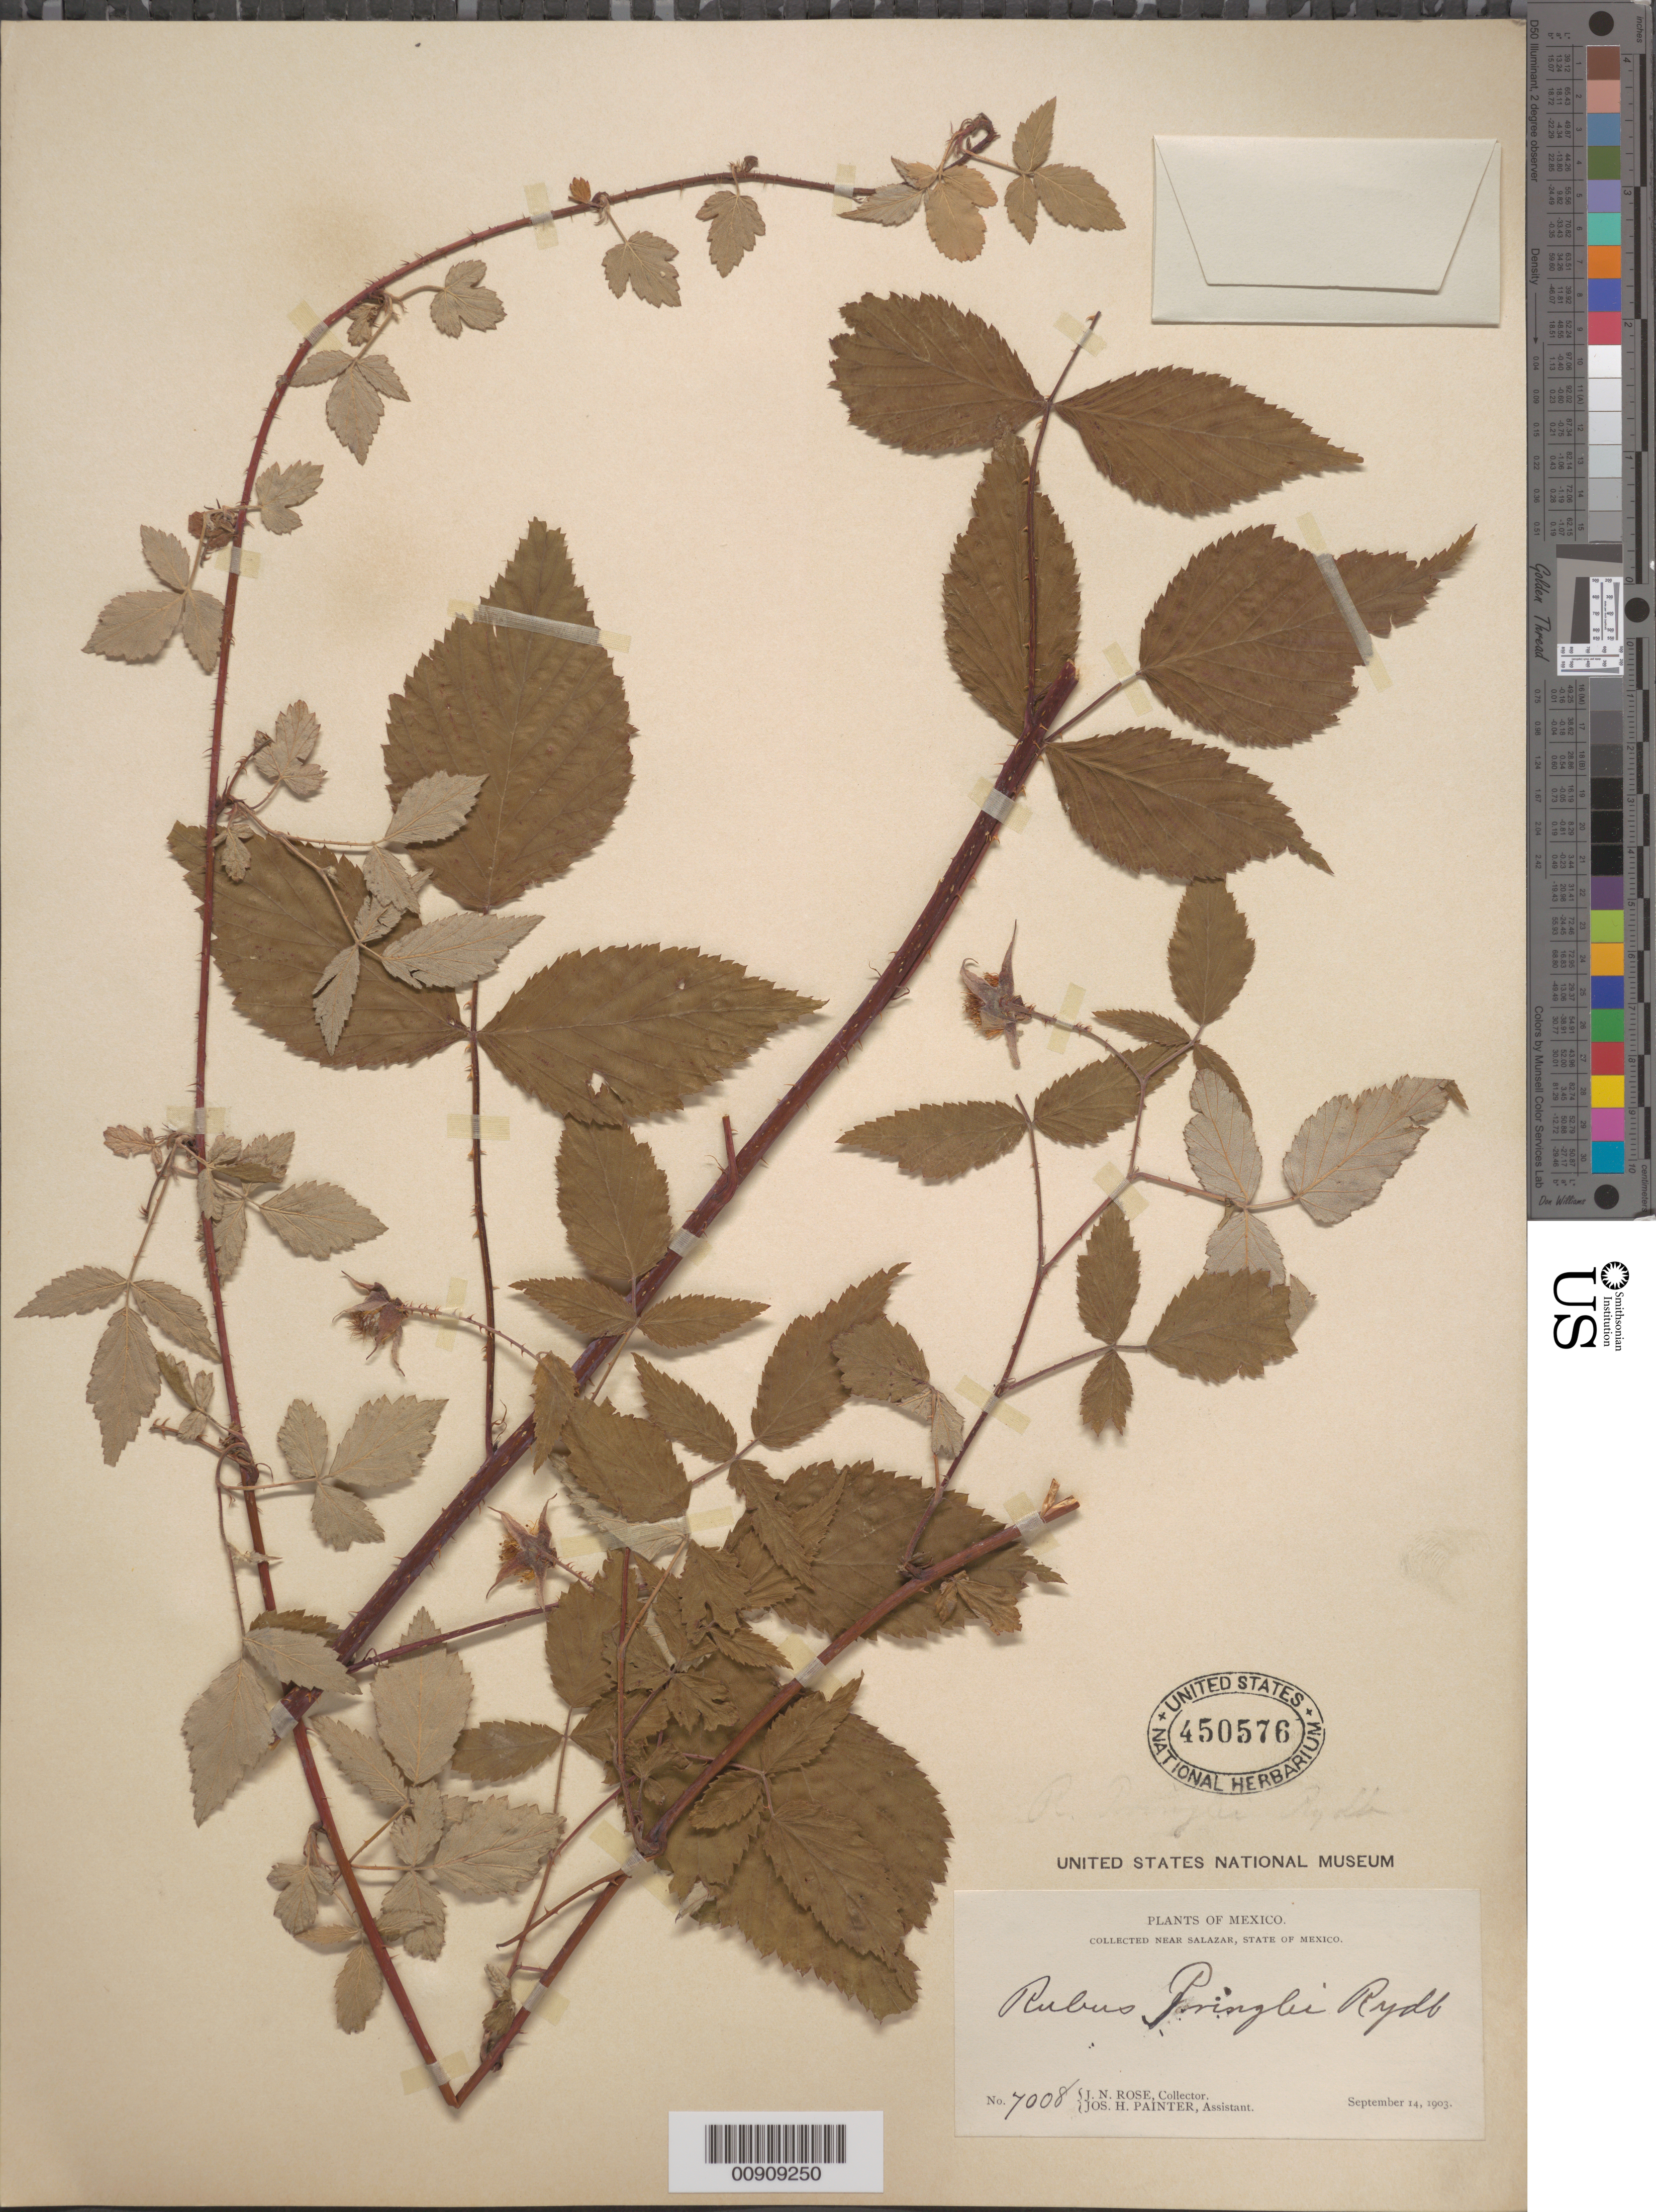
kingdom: Plantae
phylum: Tracheophyta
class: Magnoliopsida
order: Rosales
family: Rosaceae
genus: Rubus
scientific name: Rubus pringlei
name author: Rydb.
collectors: J. N. Rose & J. H. Painter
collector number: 7008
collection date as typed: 14 Sep 1903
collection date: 1903-09-14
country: Mexico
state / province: México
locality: Near Salazar, State of Mexico.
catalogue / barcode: US 450576